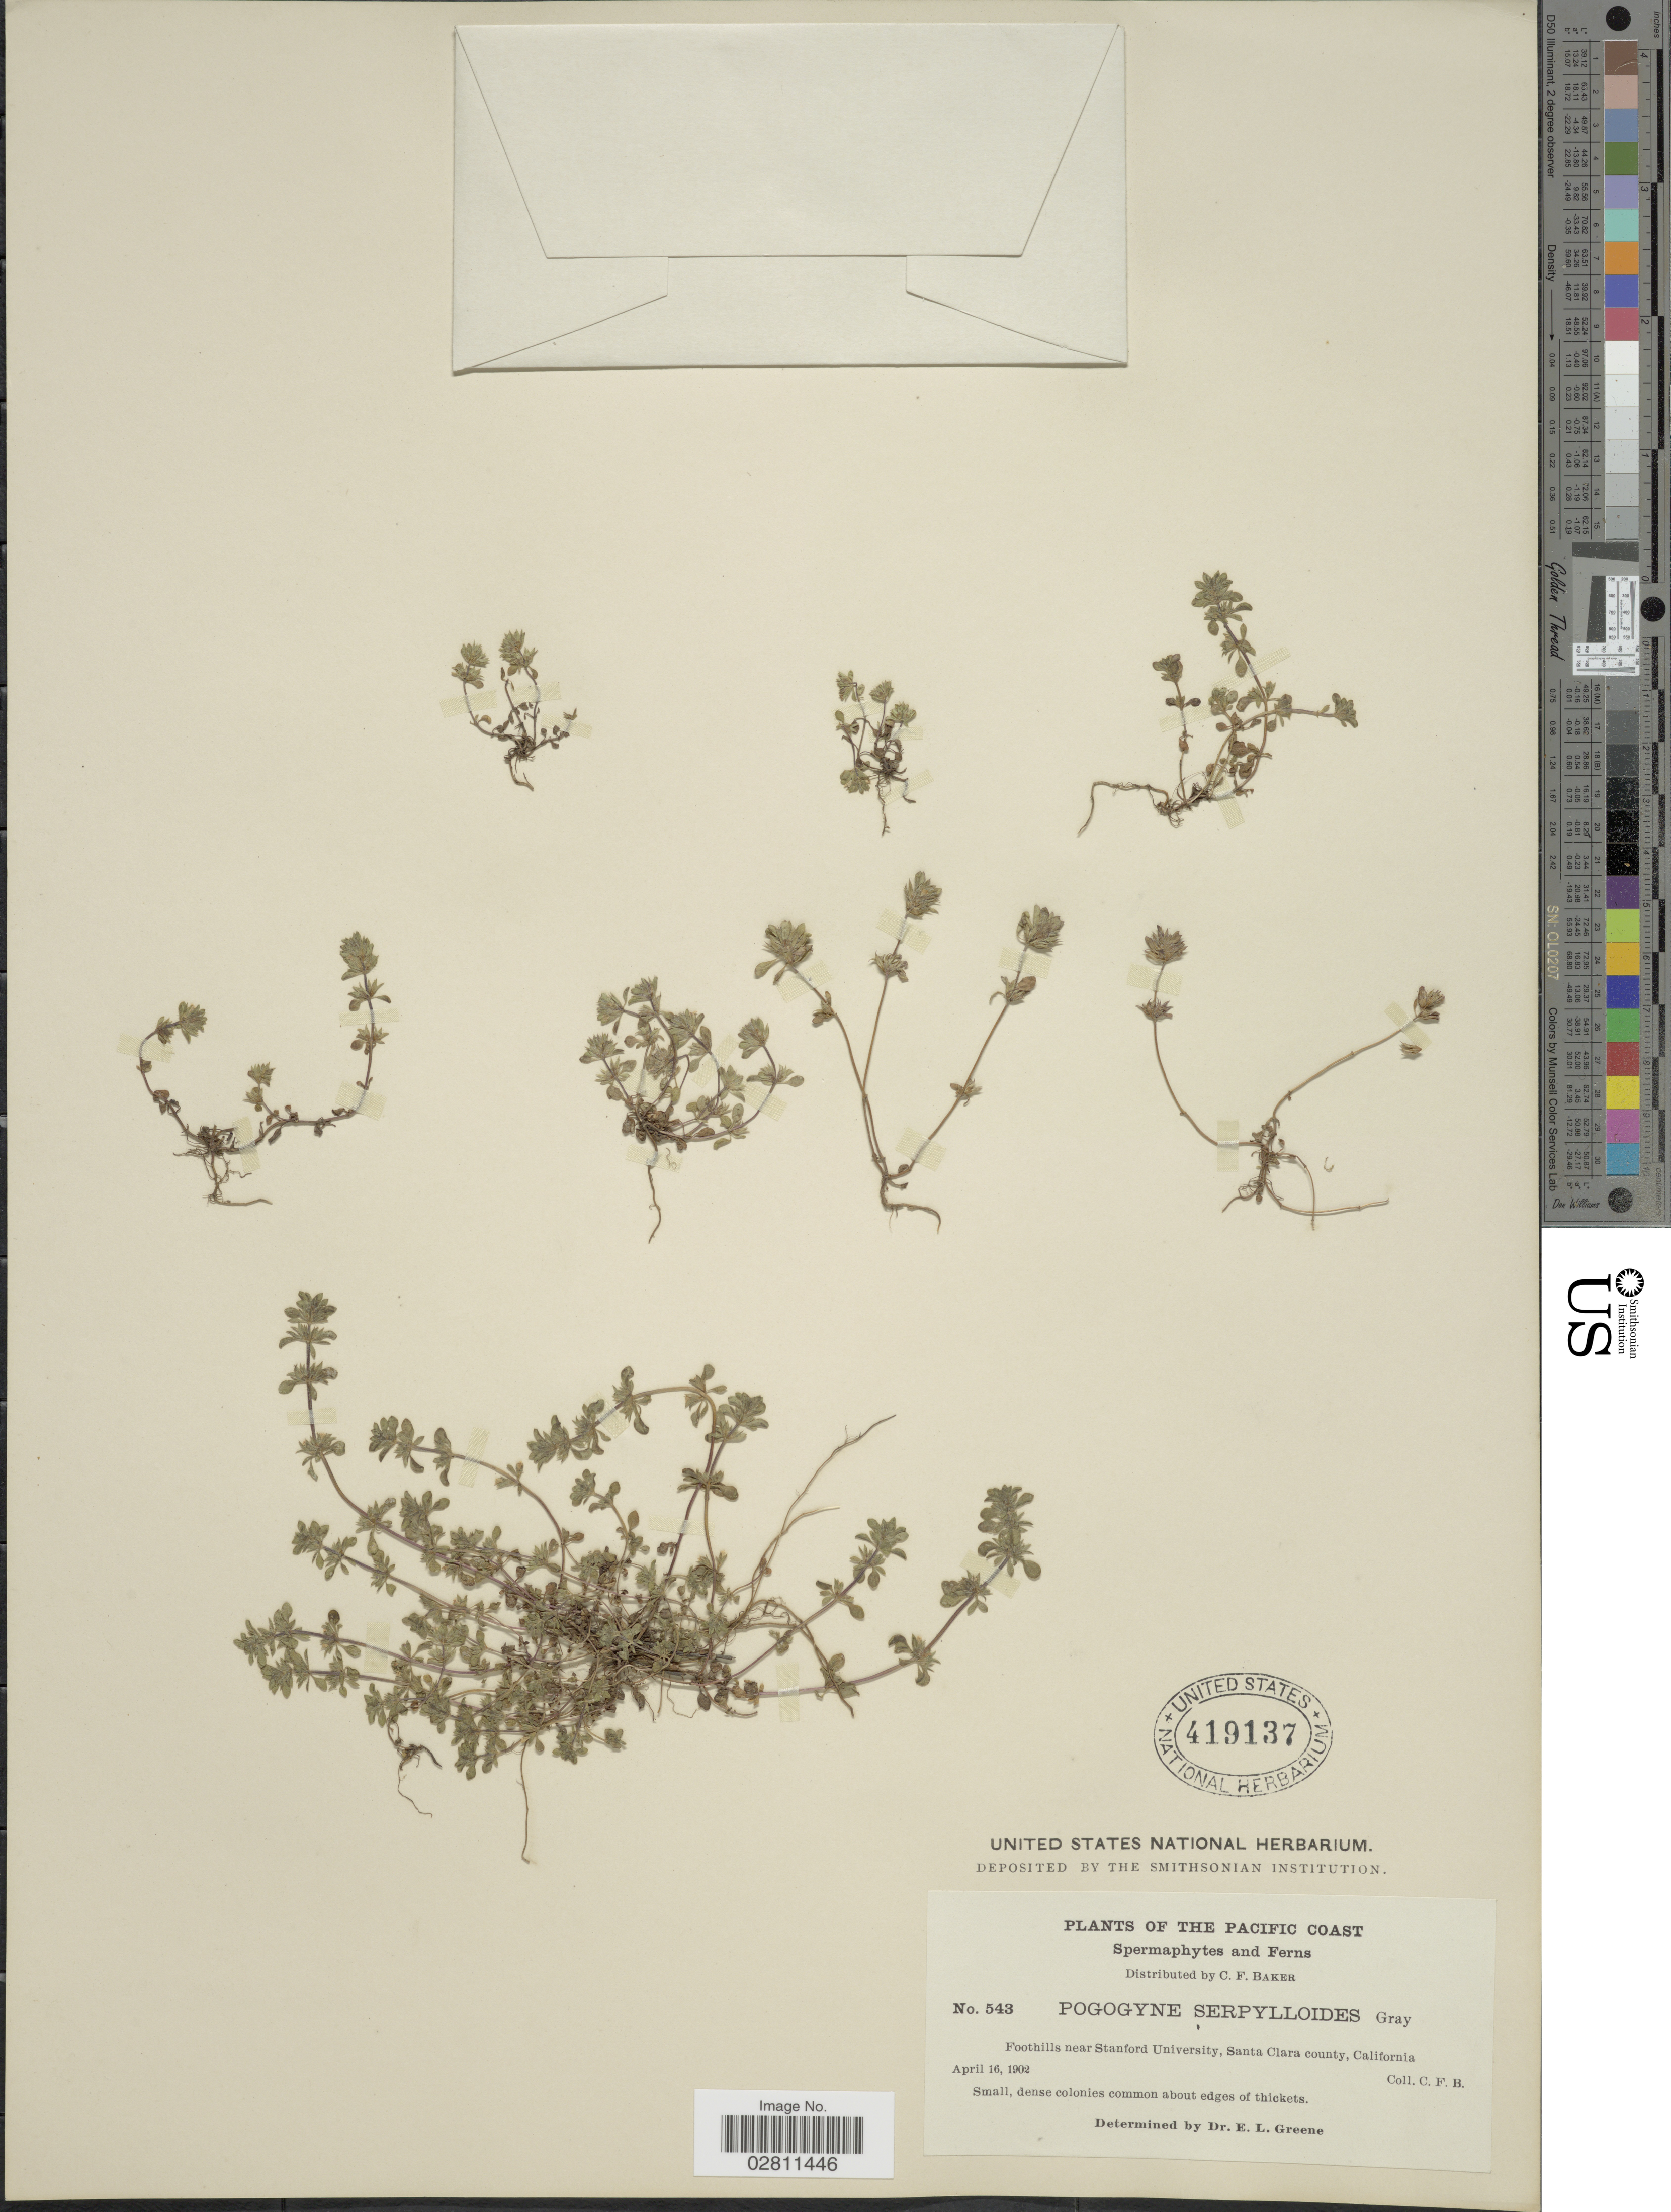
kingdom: Plantae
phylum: Tracheophyta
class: Magnoliopsida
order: Lamiales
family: Lamiaceae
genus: Pogogyne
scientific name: Pogogyne serpylloides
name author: (Torr.) A. Gray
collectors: C. F. Baker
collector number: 543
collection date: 1902-04-16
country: United States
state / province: California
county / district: Santa Clara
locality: Pacific Coast. Foothills near Stanford University, Santa Clara county.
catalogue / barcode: US 419137